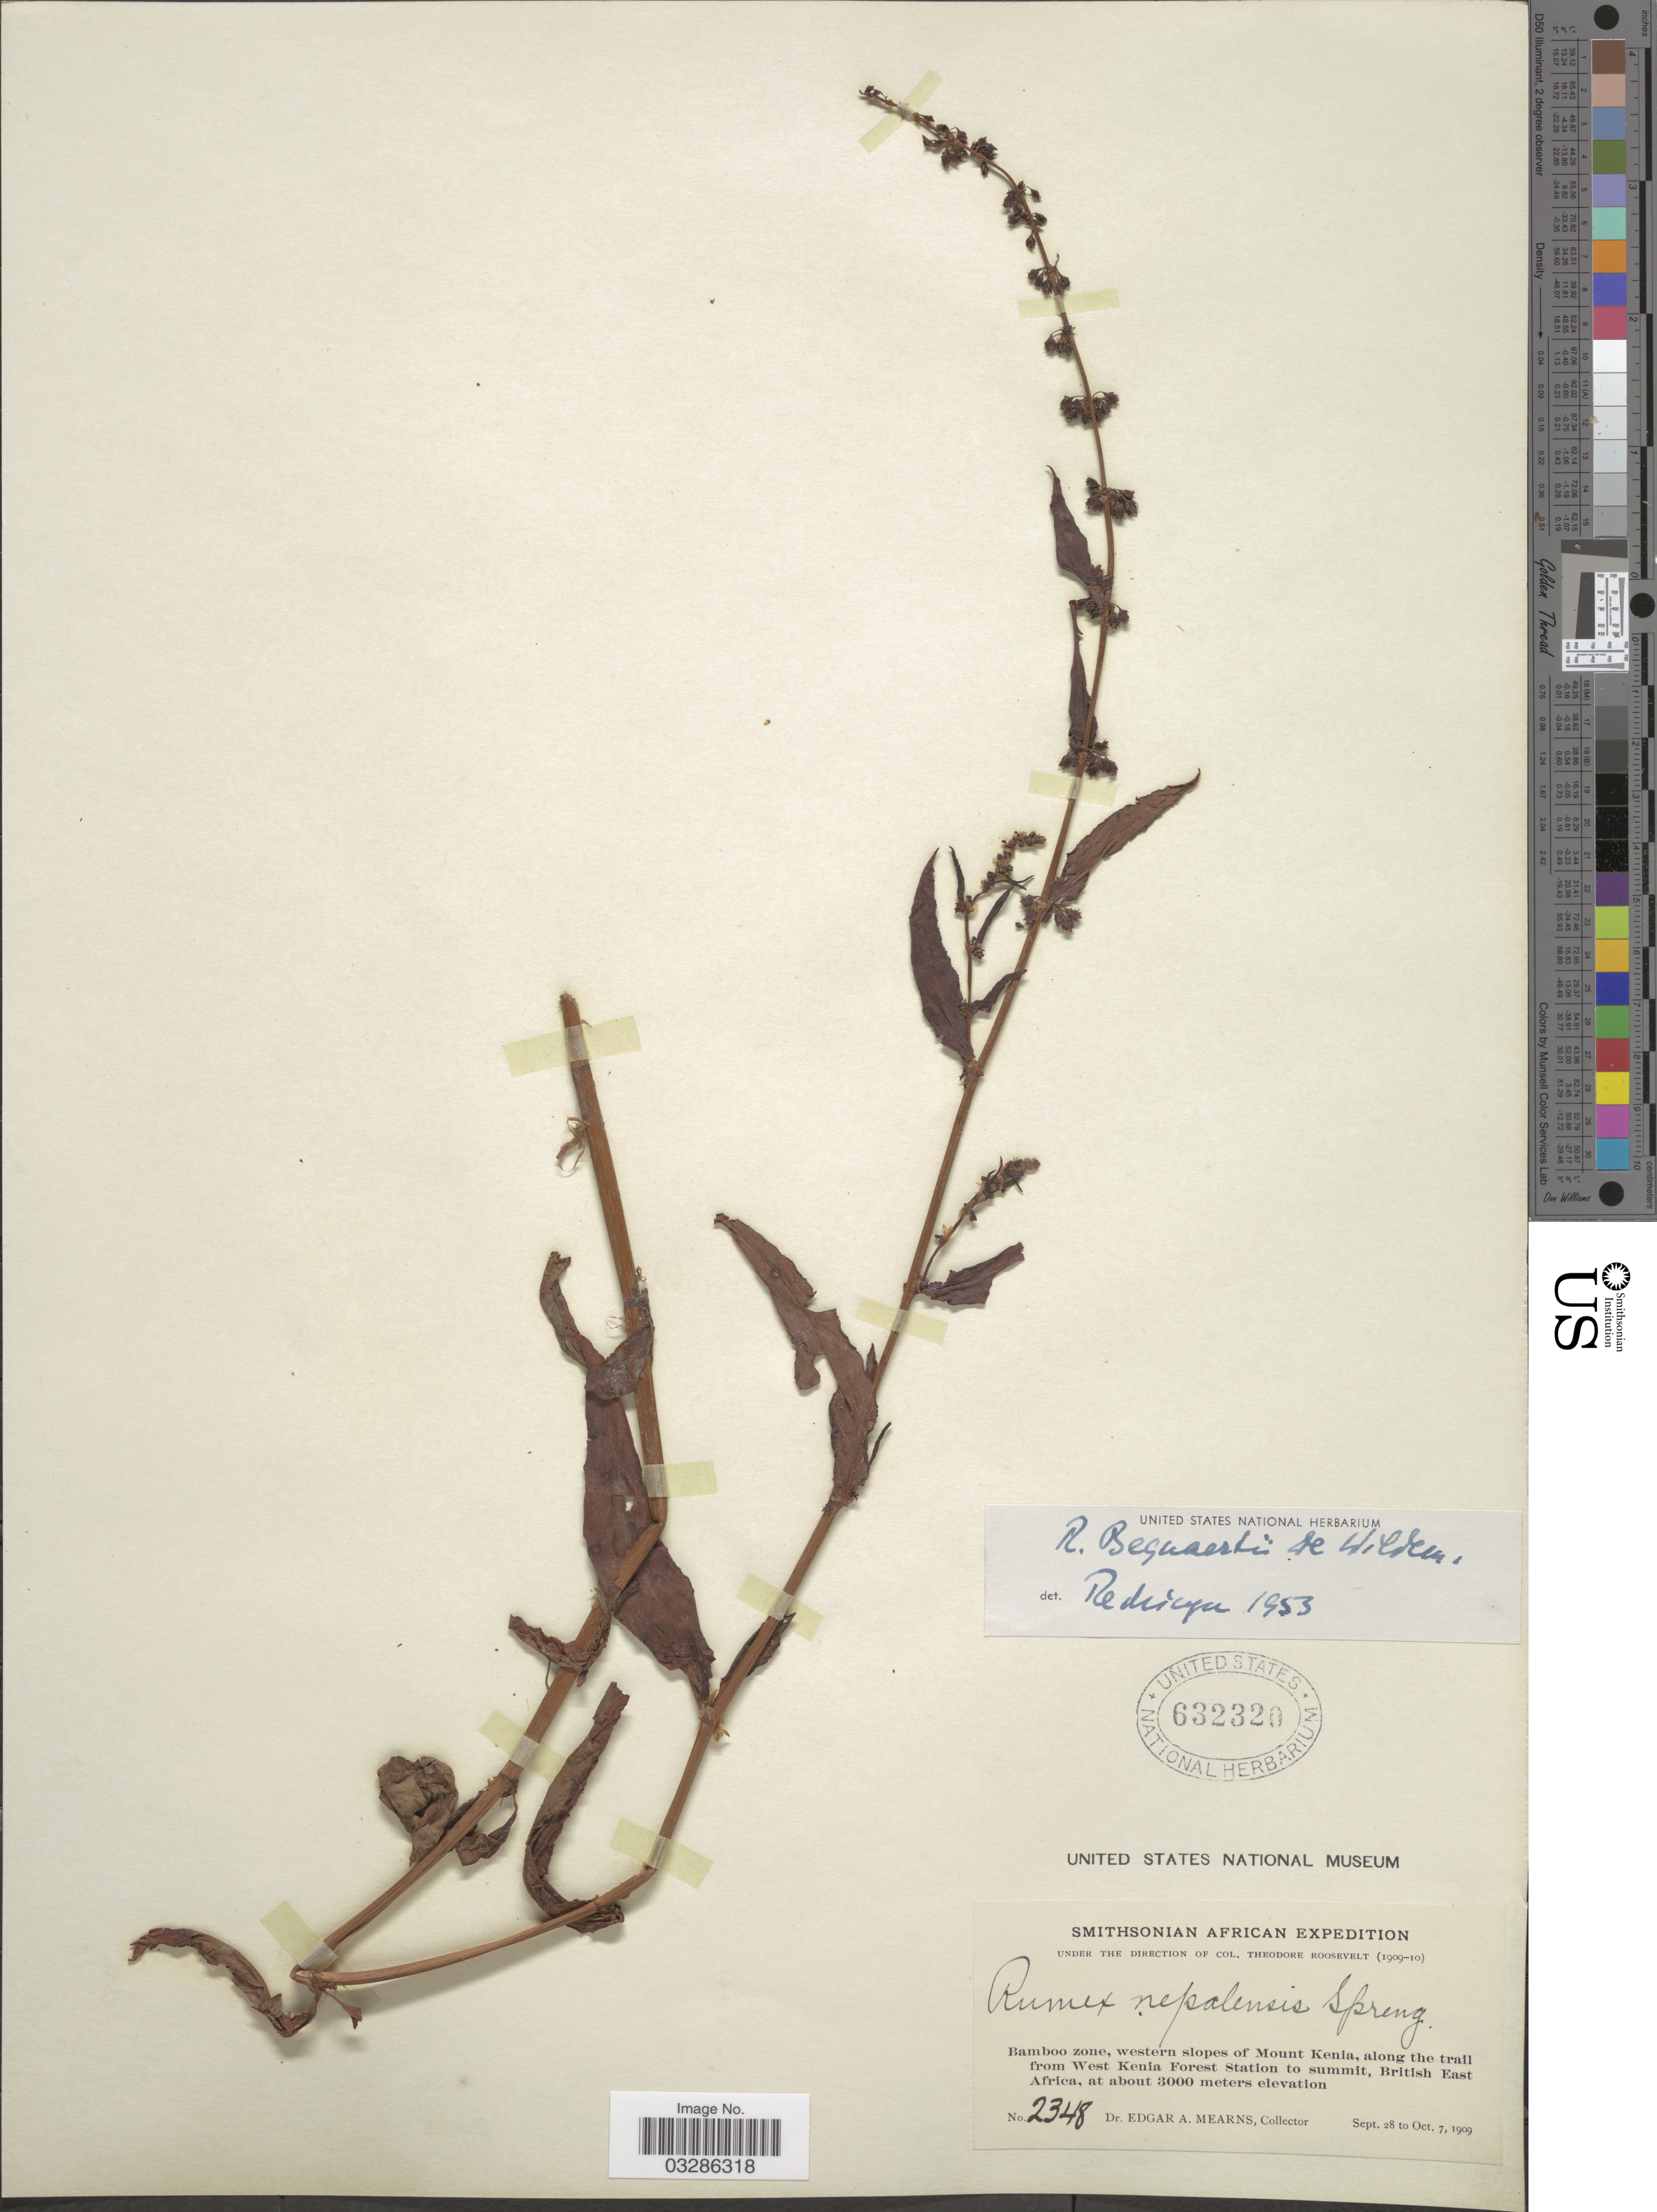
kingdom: Plantae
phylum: Tracheophyta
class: Magnoliopsida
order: Caryophyllales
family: Polygonaceae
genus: Rumex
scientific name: Rumex bequaertii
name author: De Wild.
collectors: E. A. Mearns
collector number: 2348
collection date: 1909-09-28/1909-10-07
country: Kenya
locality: Bamboo zone, western slopes of Mount Kenia, along the trail from West Kenia Forest Station to summit, British East Africa.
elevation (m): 3000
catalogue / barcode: US 632320